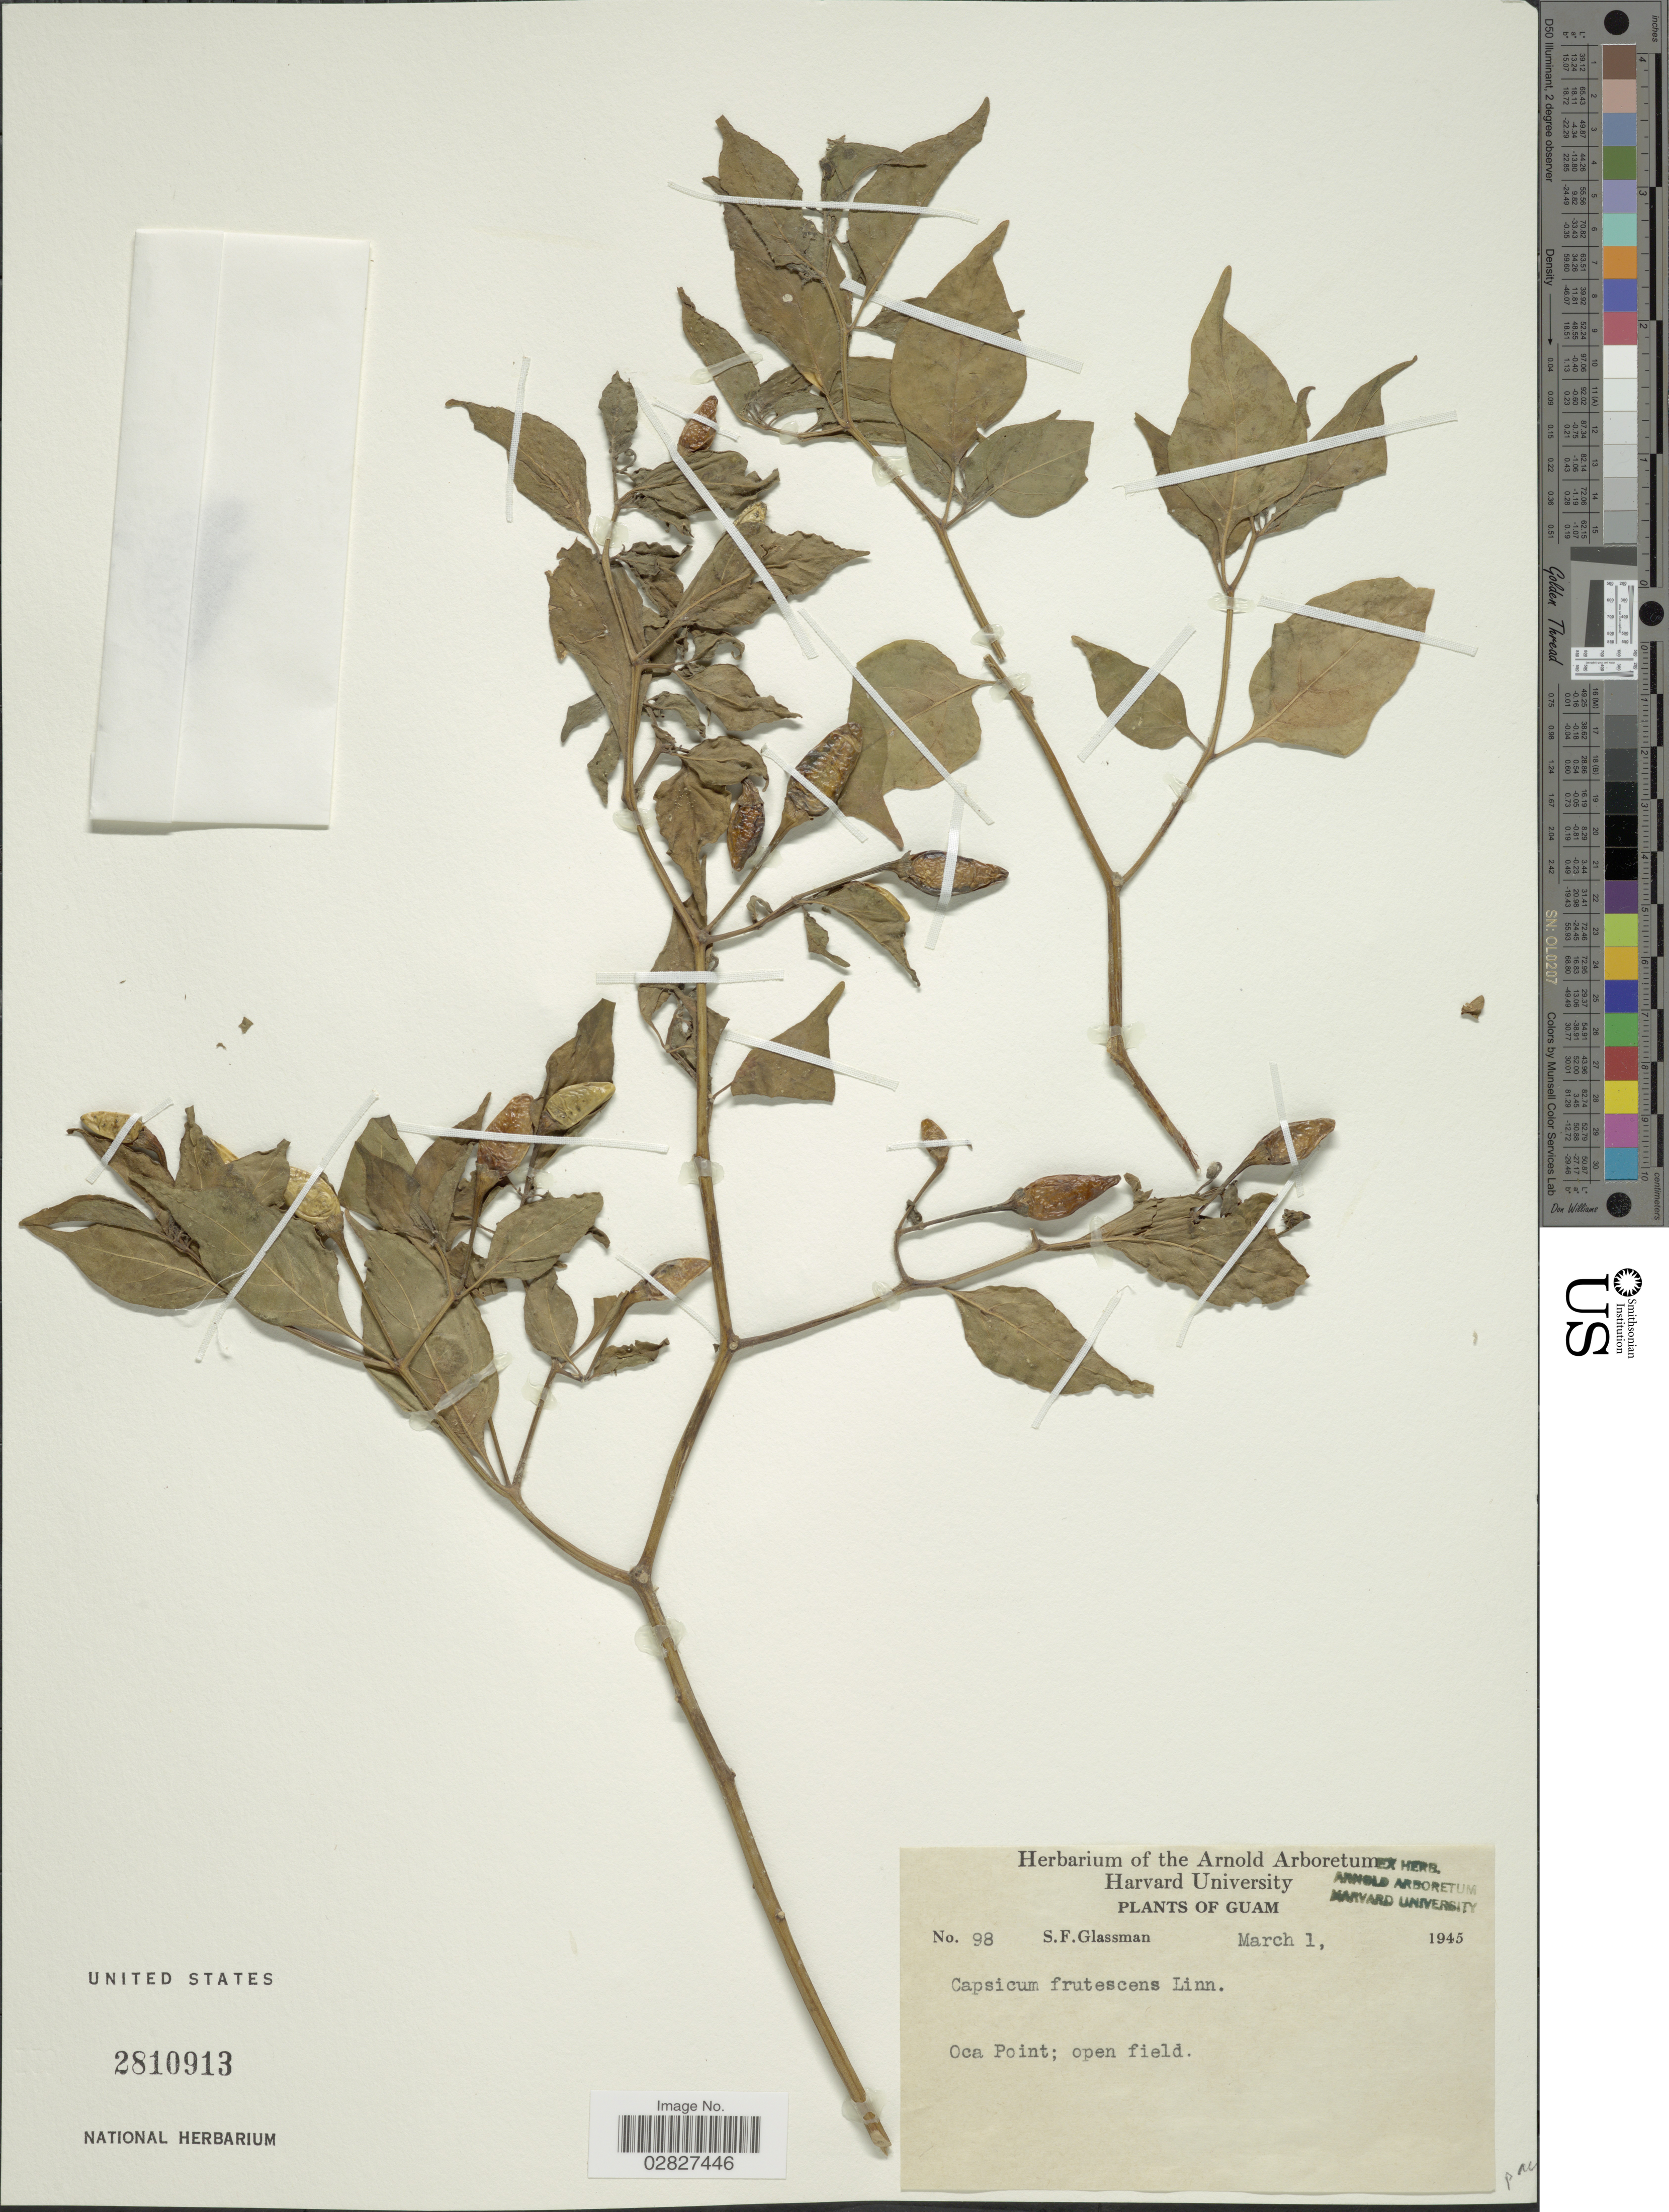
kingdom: Plantae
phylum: Tracheophyta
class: Magnoliopsida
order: Solanales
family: Solanaceae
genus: Capsicum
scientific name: Capsicum frutescens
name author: L.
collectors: S. F. Glassman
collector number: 98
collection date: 1945-03-01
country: Guam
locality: Oca Point; open field.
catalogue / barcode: US 2810913